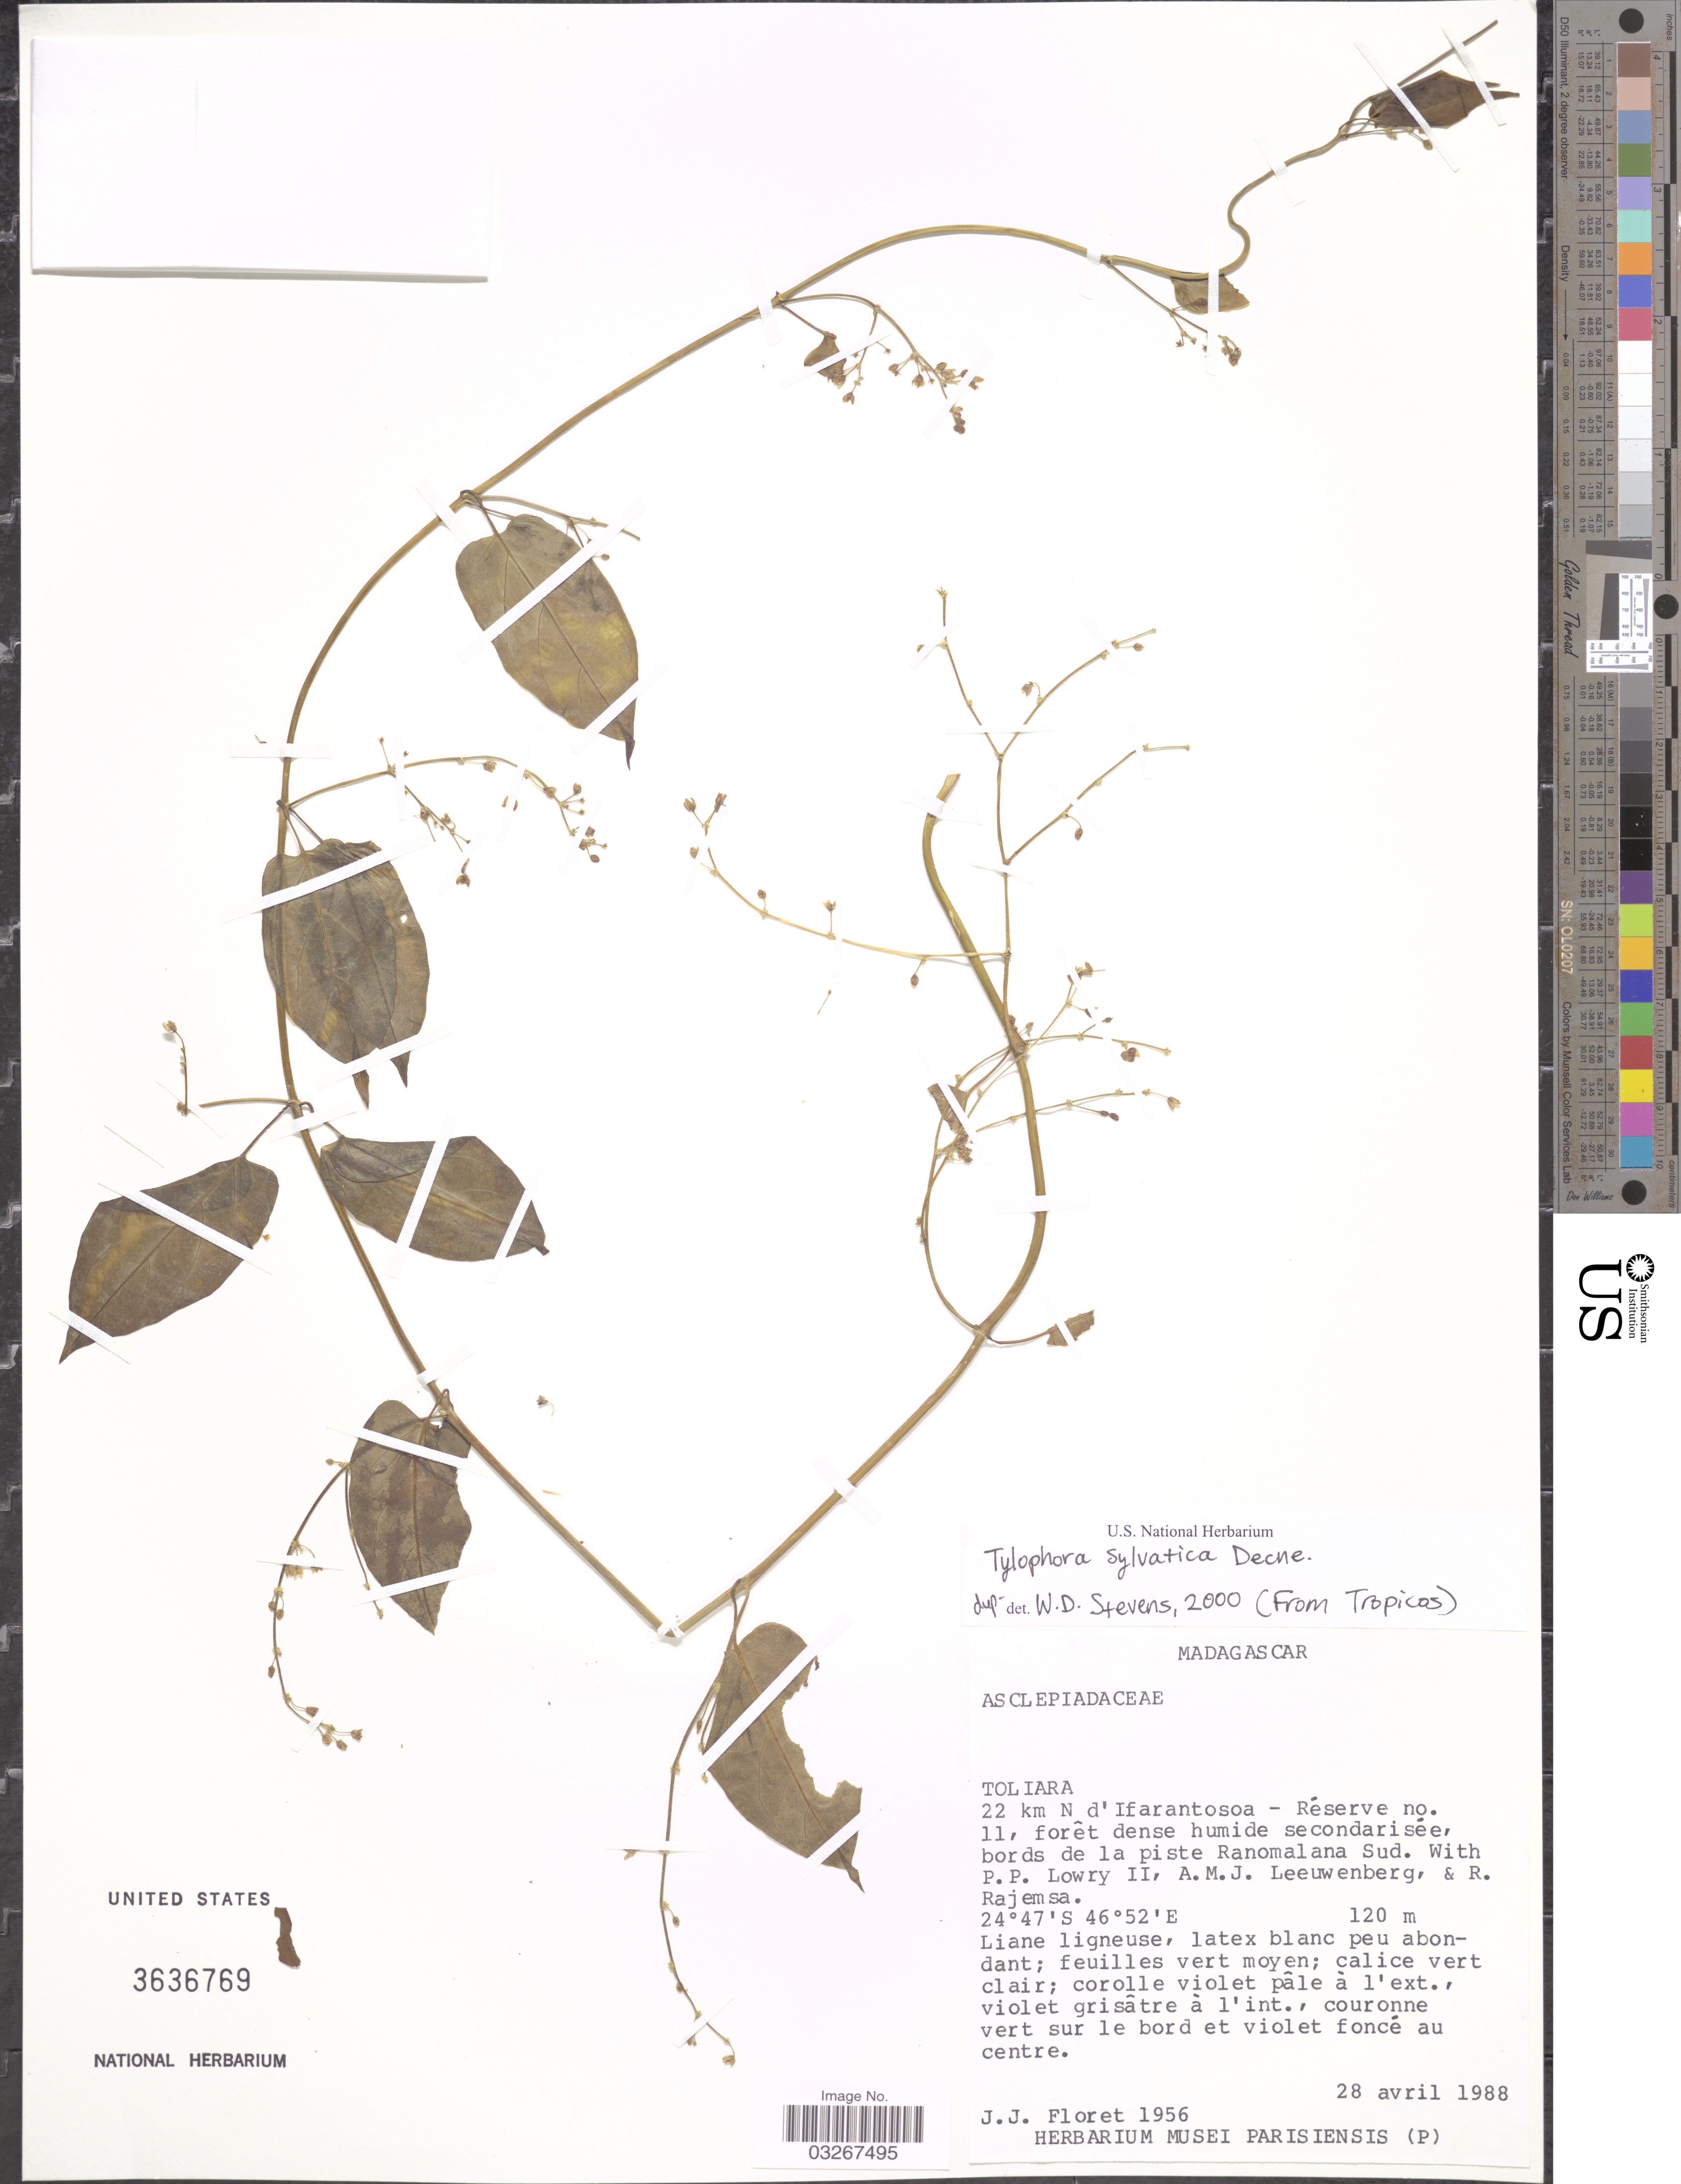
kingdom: Plantae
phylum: Tracheophyta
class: Magnoliopsida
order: Gentianales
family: Apocynaceae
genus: Tylophora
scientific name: Tylophora sylvatica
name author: Decne.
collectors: J. Floret, P. P. Lowry, A. Leeuwenberg & R. Rajemsa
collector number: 1956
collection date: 1988-04-28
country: Madagascar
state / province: Anosy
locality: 22 km N d'Ifarantosoa - Réserve no. 11, forêt dense humide secondarisée, bords de la piste Ranomalana Sud.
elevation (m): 120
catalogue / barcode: US 3636769